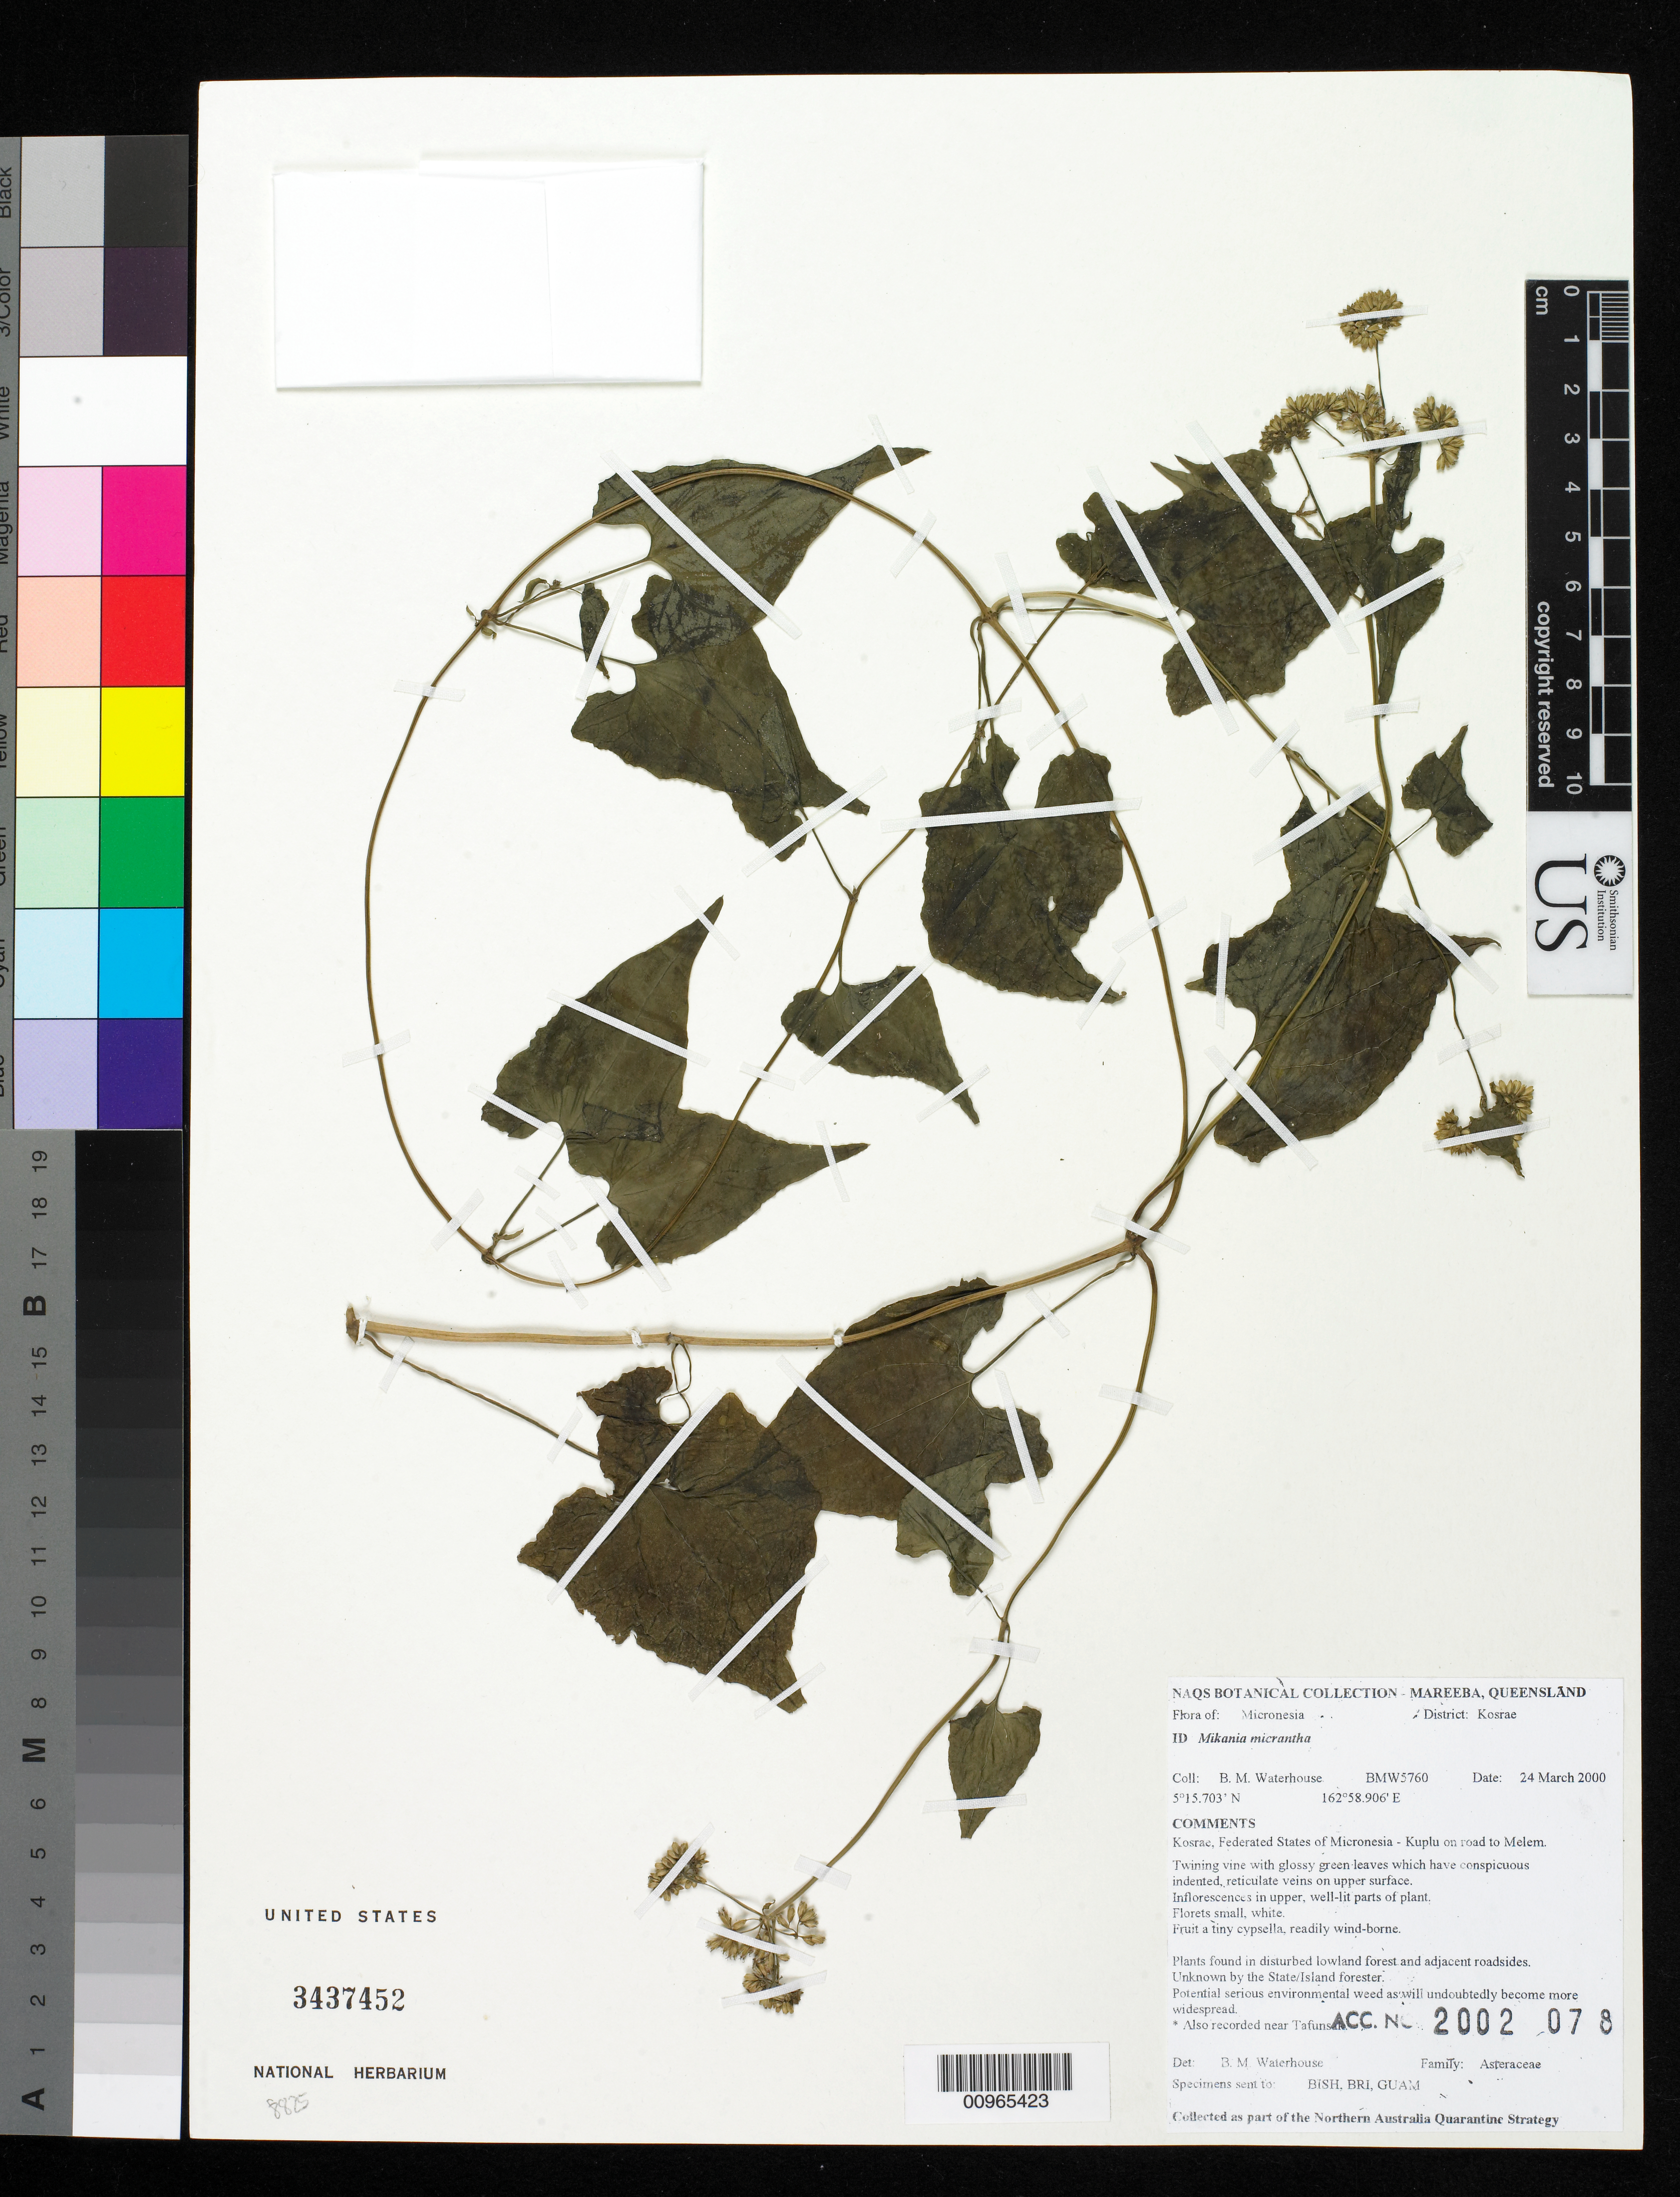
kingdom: Plantae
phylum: Tracheophyta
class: Magnoliopsida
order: Asterales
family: Asteraceae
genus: Mikania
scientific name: Mikania micrantha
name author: Kunth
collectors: B. Waterhouse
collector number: BMW 5760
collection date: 2000-03-24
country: Micronesia, Federated States of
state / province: Kosrae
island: Kosrae [Kusaie]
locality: Kuplu on road to Melem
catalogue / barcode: US 3437452